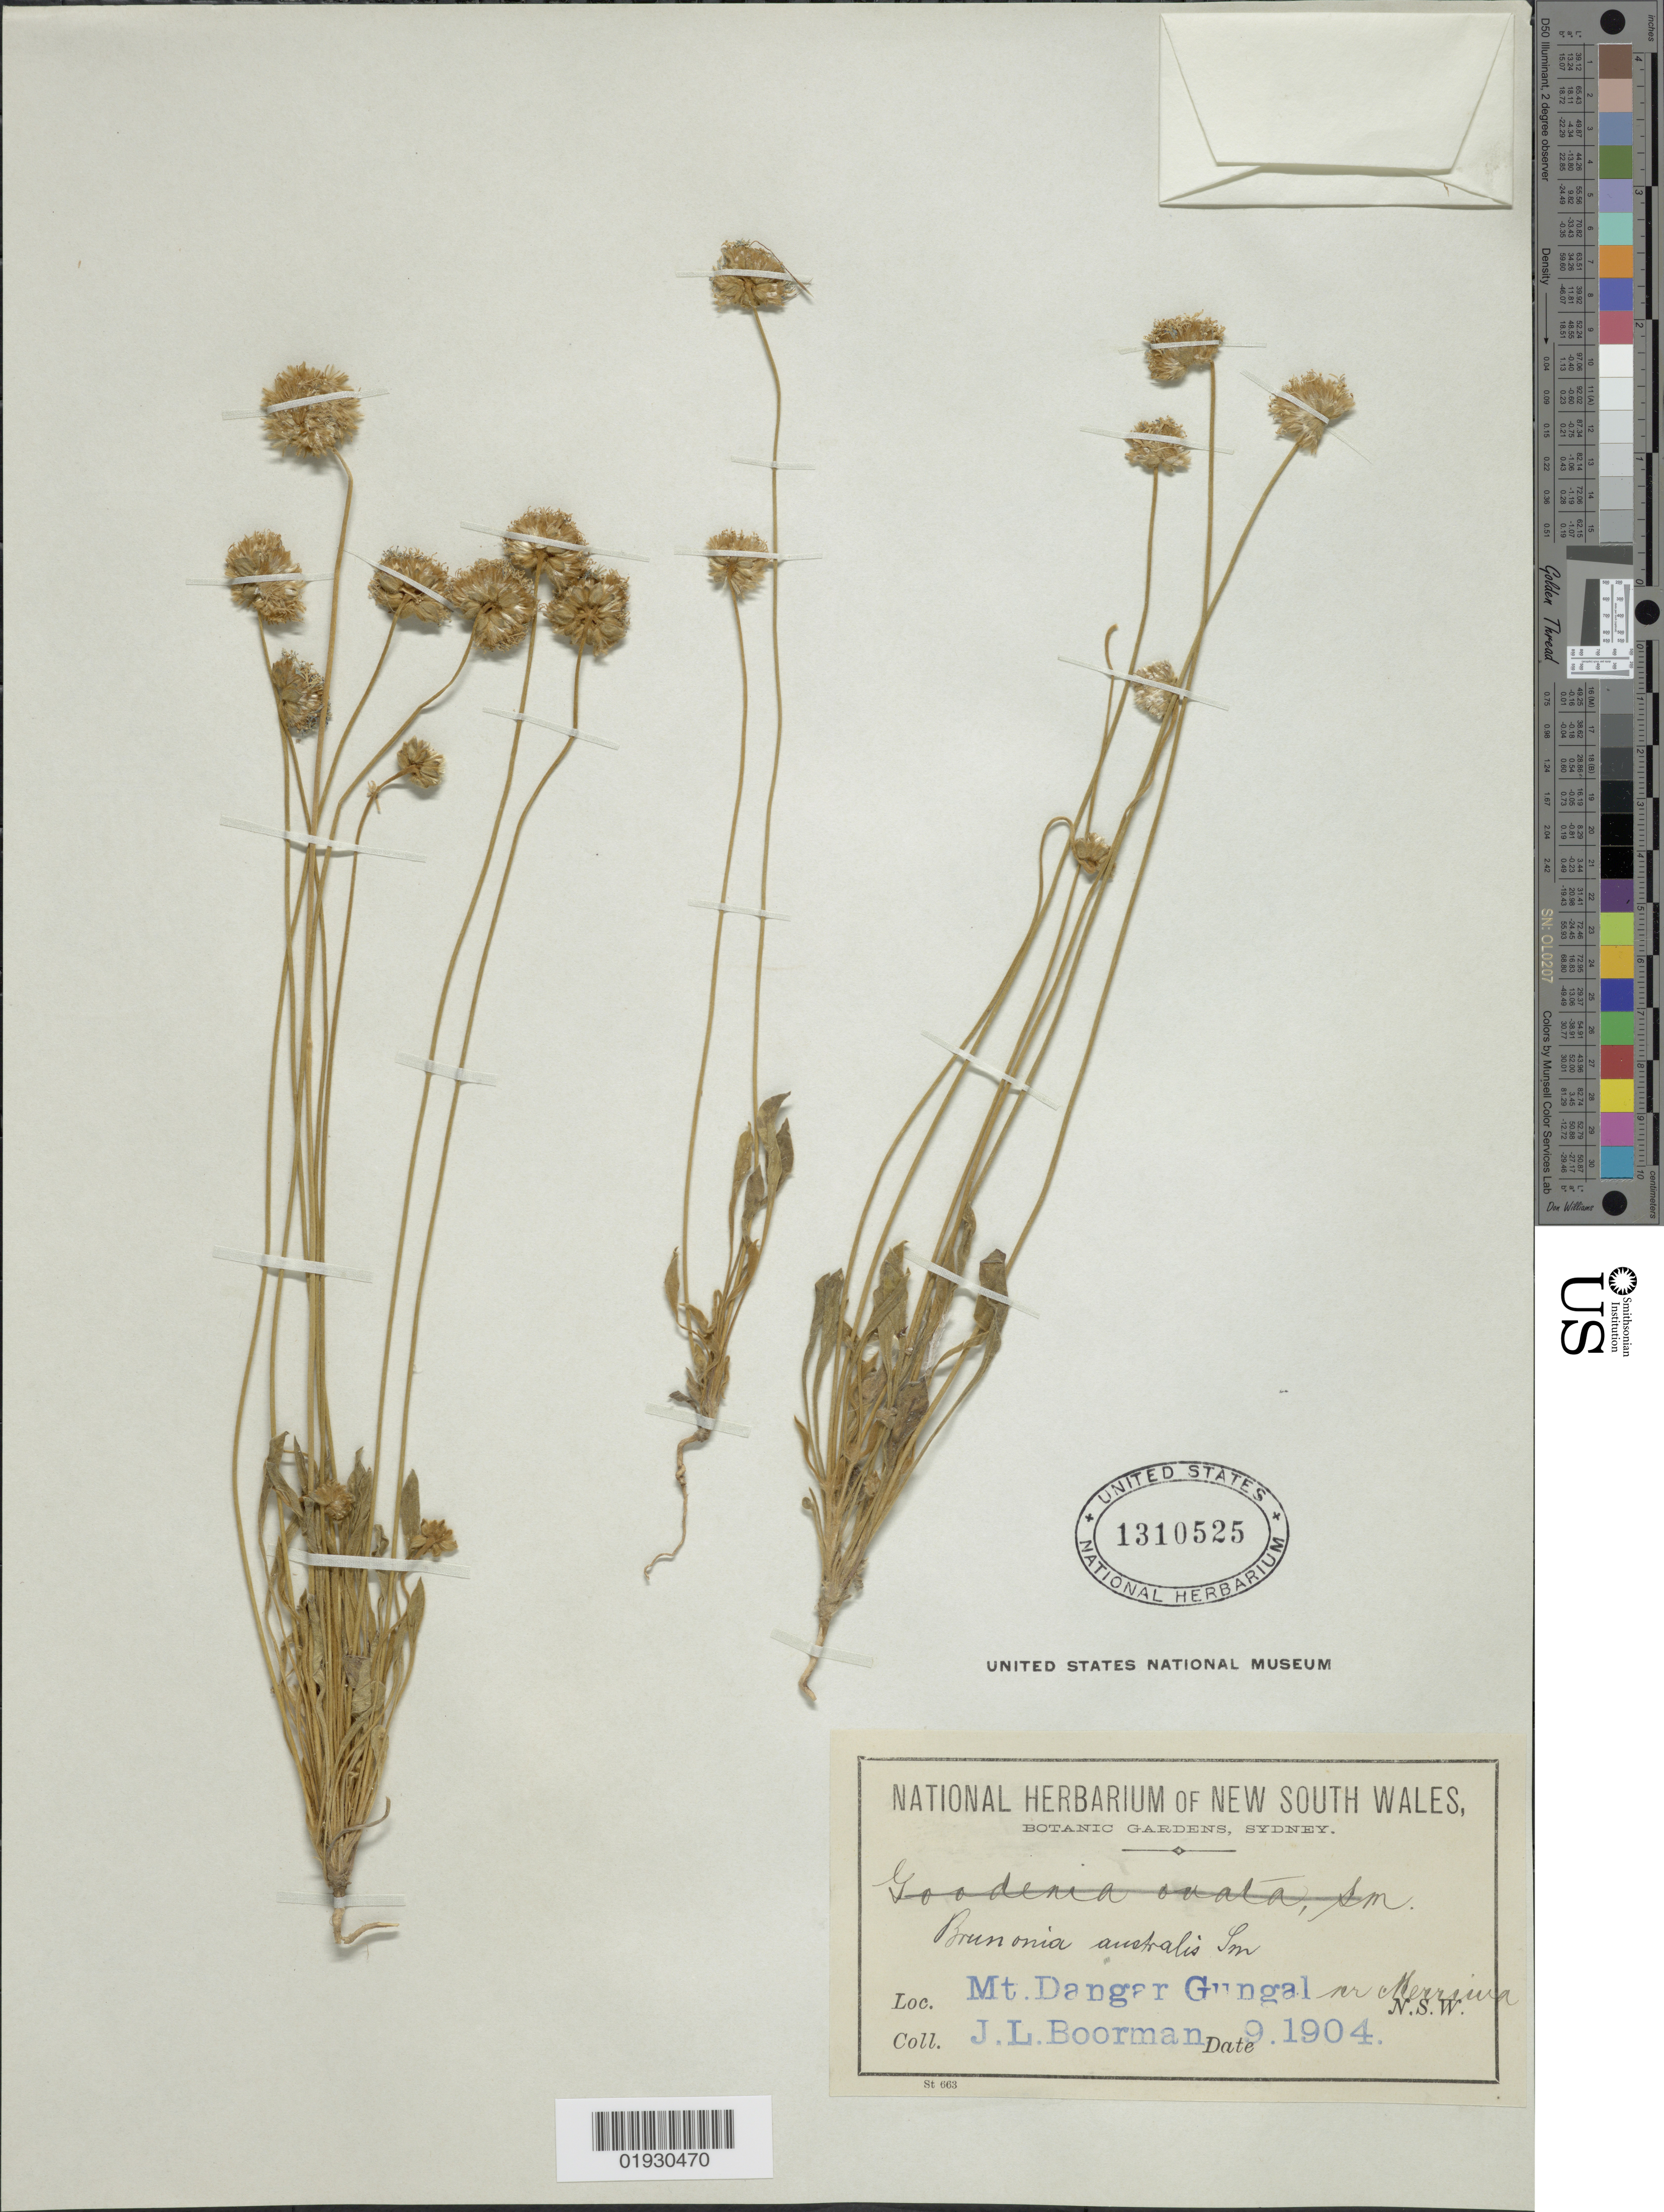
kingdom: Plantae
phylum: Tracheophyta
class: Magnoliopsida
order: Asterales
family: Goodeniaceae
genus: Brunonia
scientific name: Brunonia australis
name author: Sm. ex R. Br.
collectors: J. Boorman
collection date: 1904-09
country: Australia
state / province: New South Wales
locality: Mt. Dangar Gungal. nr Merroiva. N.S.W.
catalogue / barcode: US 1310525